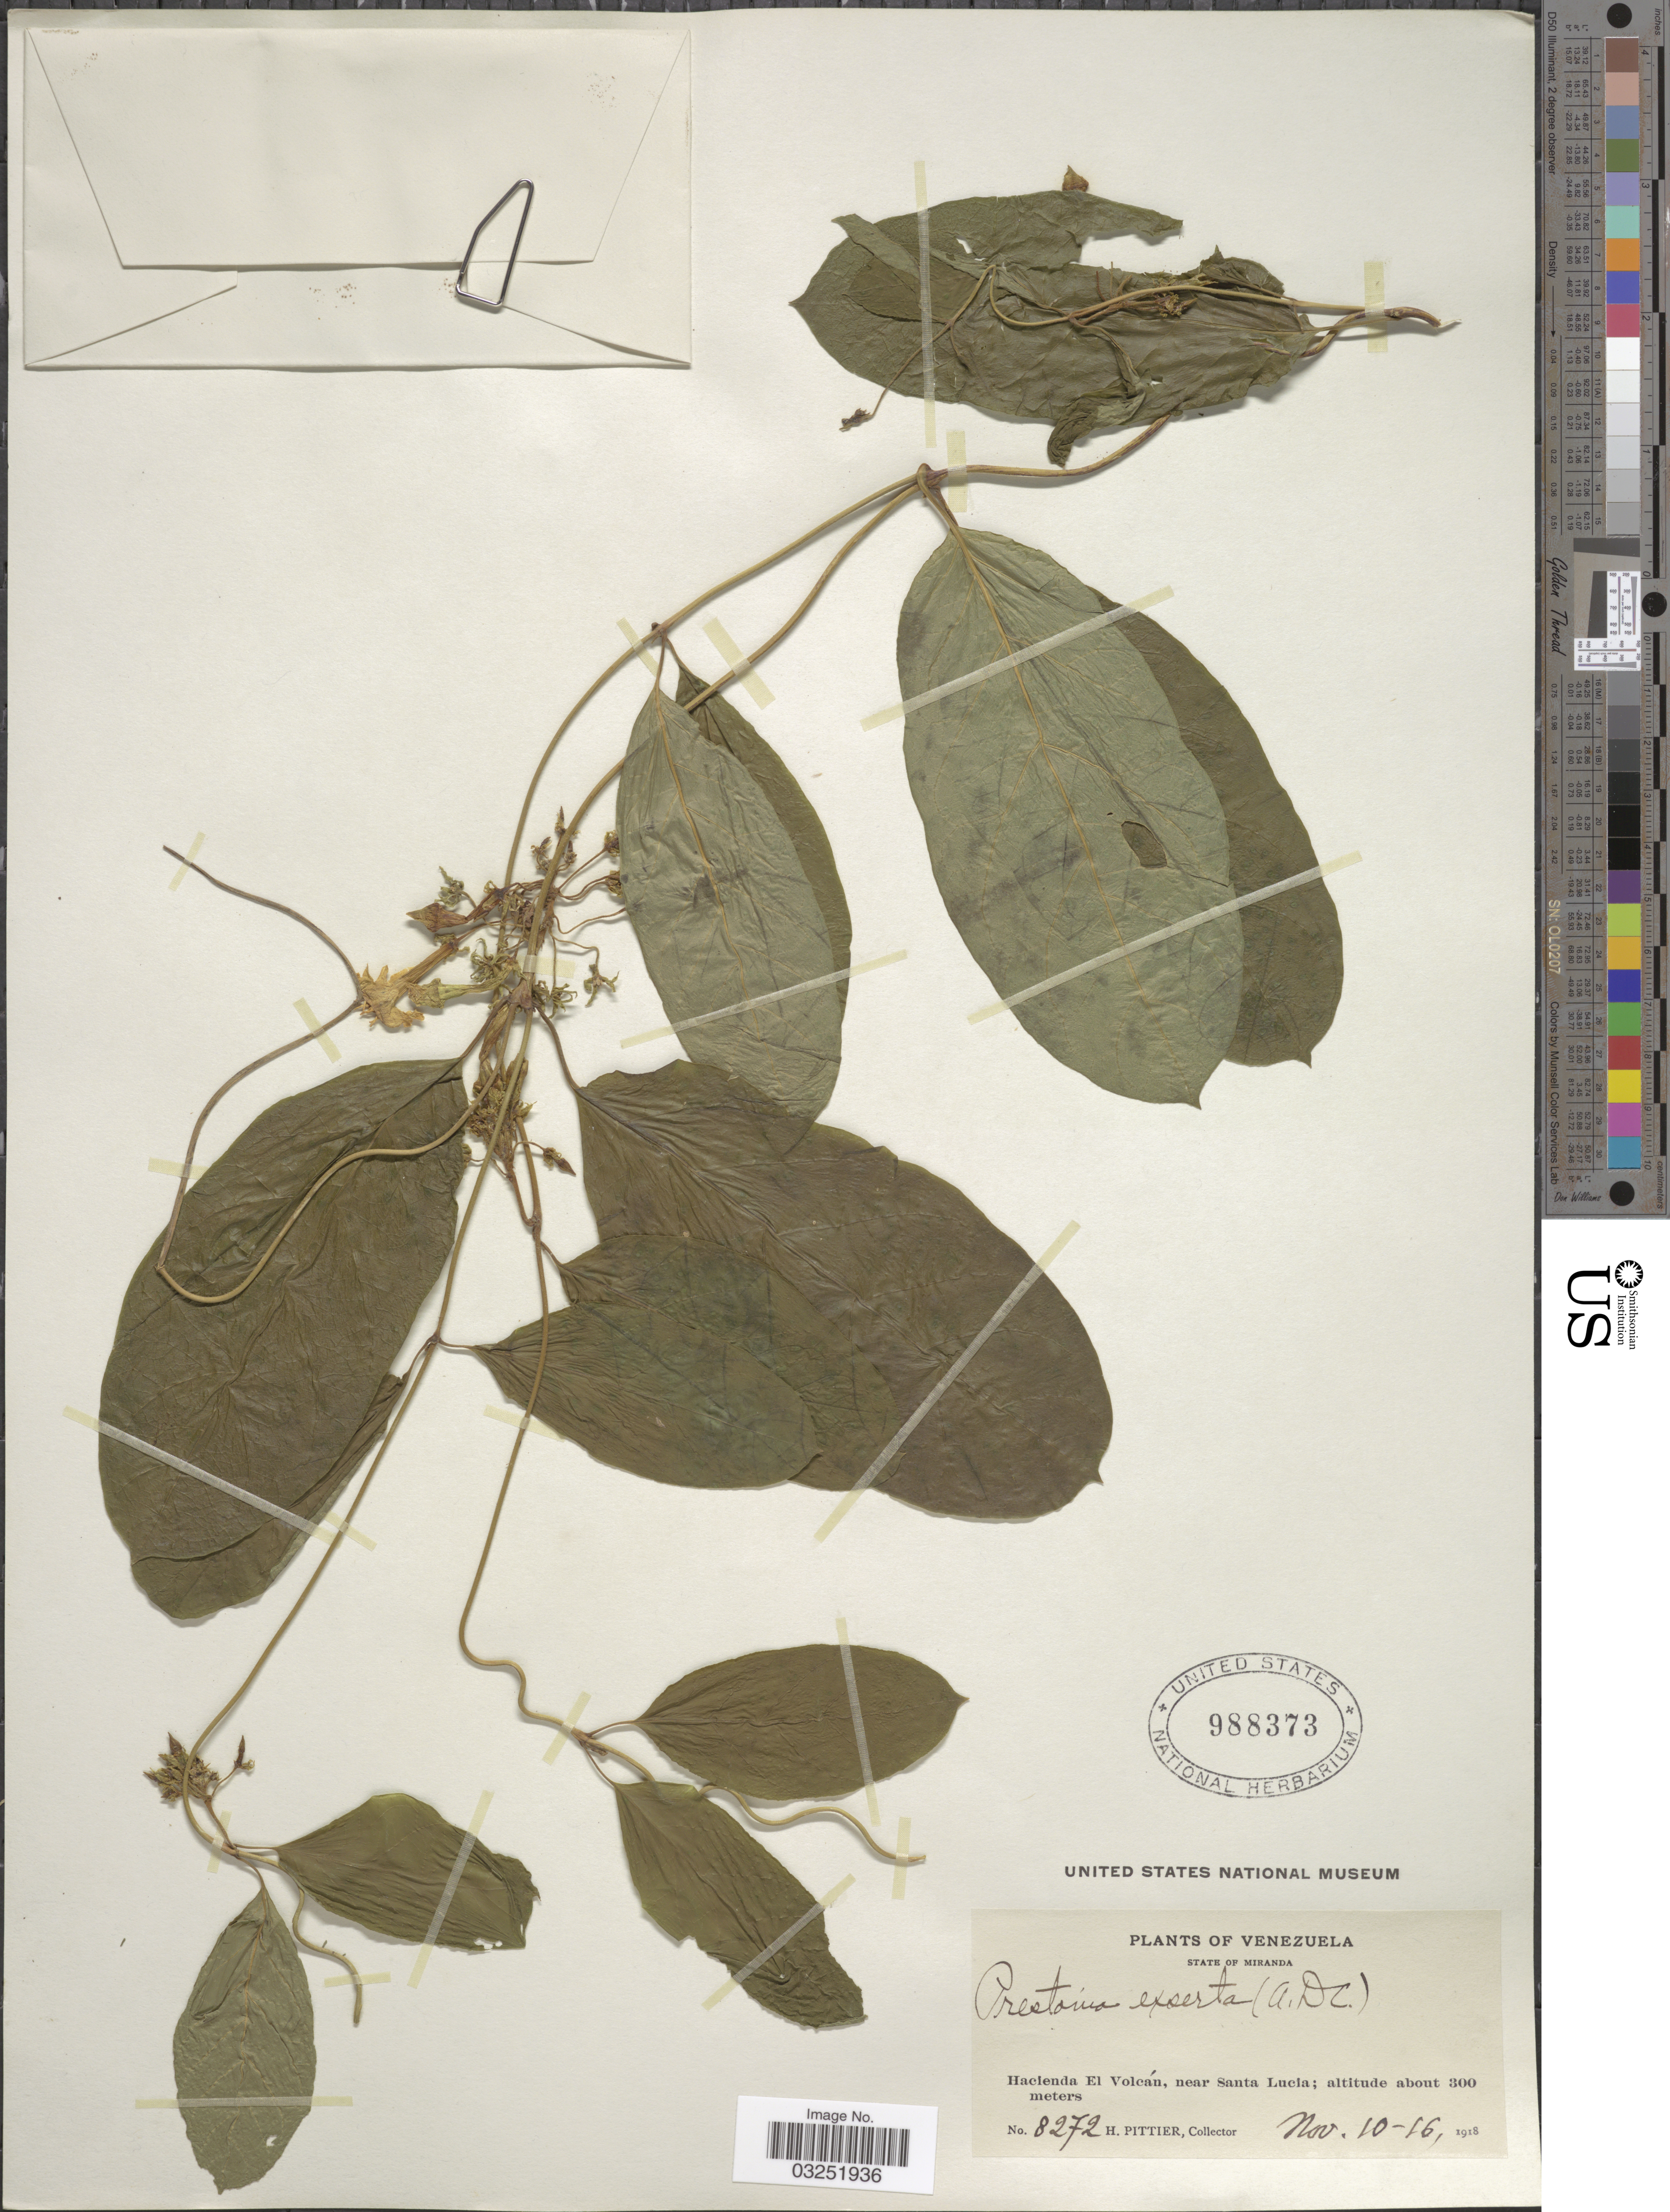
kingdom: Plantae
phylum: Tracheophyta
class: Magnoliopsida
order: Gentianales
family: Apocynaceae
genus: Prestonia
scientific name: Prestonia exserta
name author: (A. DC.) Standl.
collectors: H. F. Pittier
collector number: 8272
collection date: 1918-11-10/1918-11-16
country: Venezuela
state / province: Miranda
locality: Hacienda El Volcán, near Santa Lucia.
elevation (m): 300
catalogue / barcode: US 988373